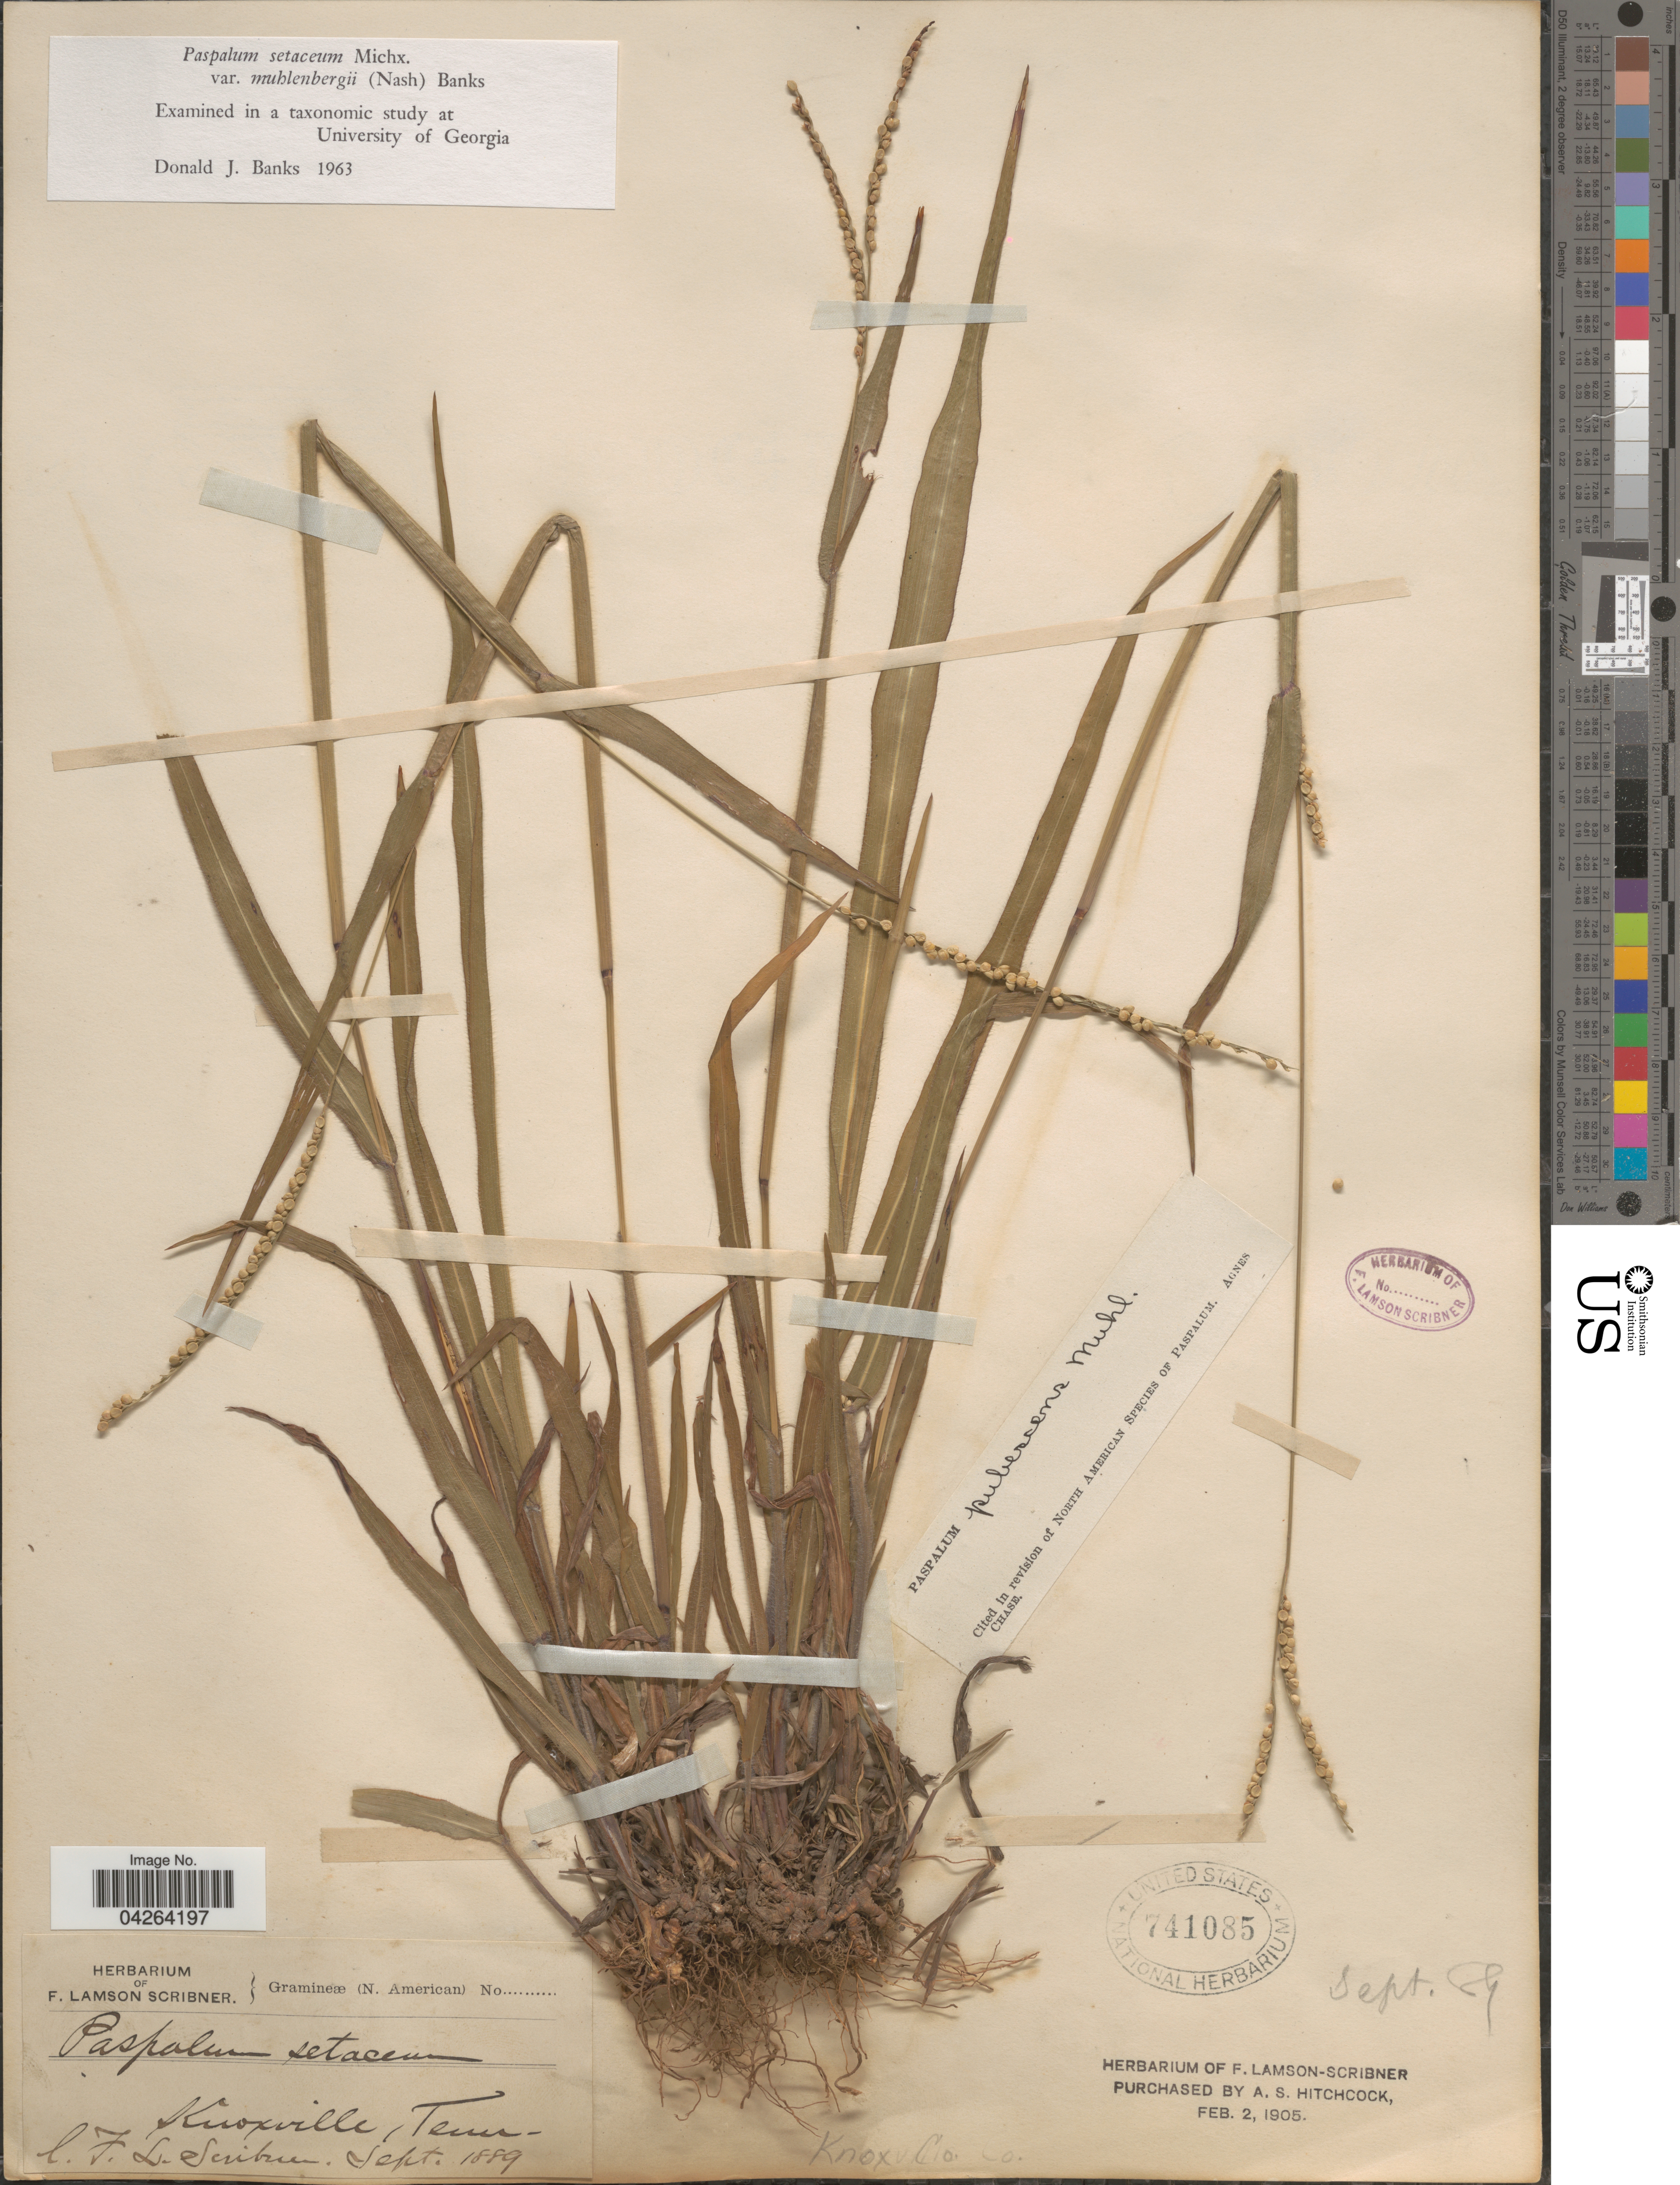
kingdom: Plantae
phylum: Tracheophyta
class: Liliopsida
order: Poales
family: Poaceae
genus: Paspalum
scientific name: Paspalum setaceum var. muhlenbergii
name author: (Nash) D.J. Banks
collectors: F. L. Scribner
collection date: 1889-09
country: United States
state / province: Tennessee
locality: Knoxville.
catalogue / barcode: US 741085